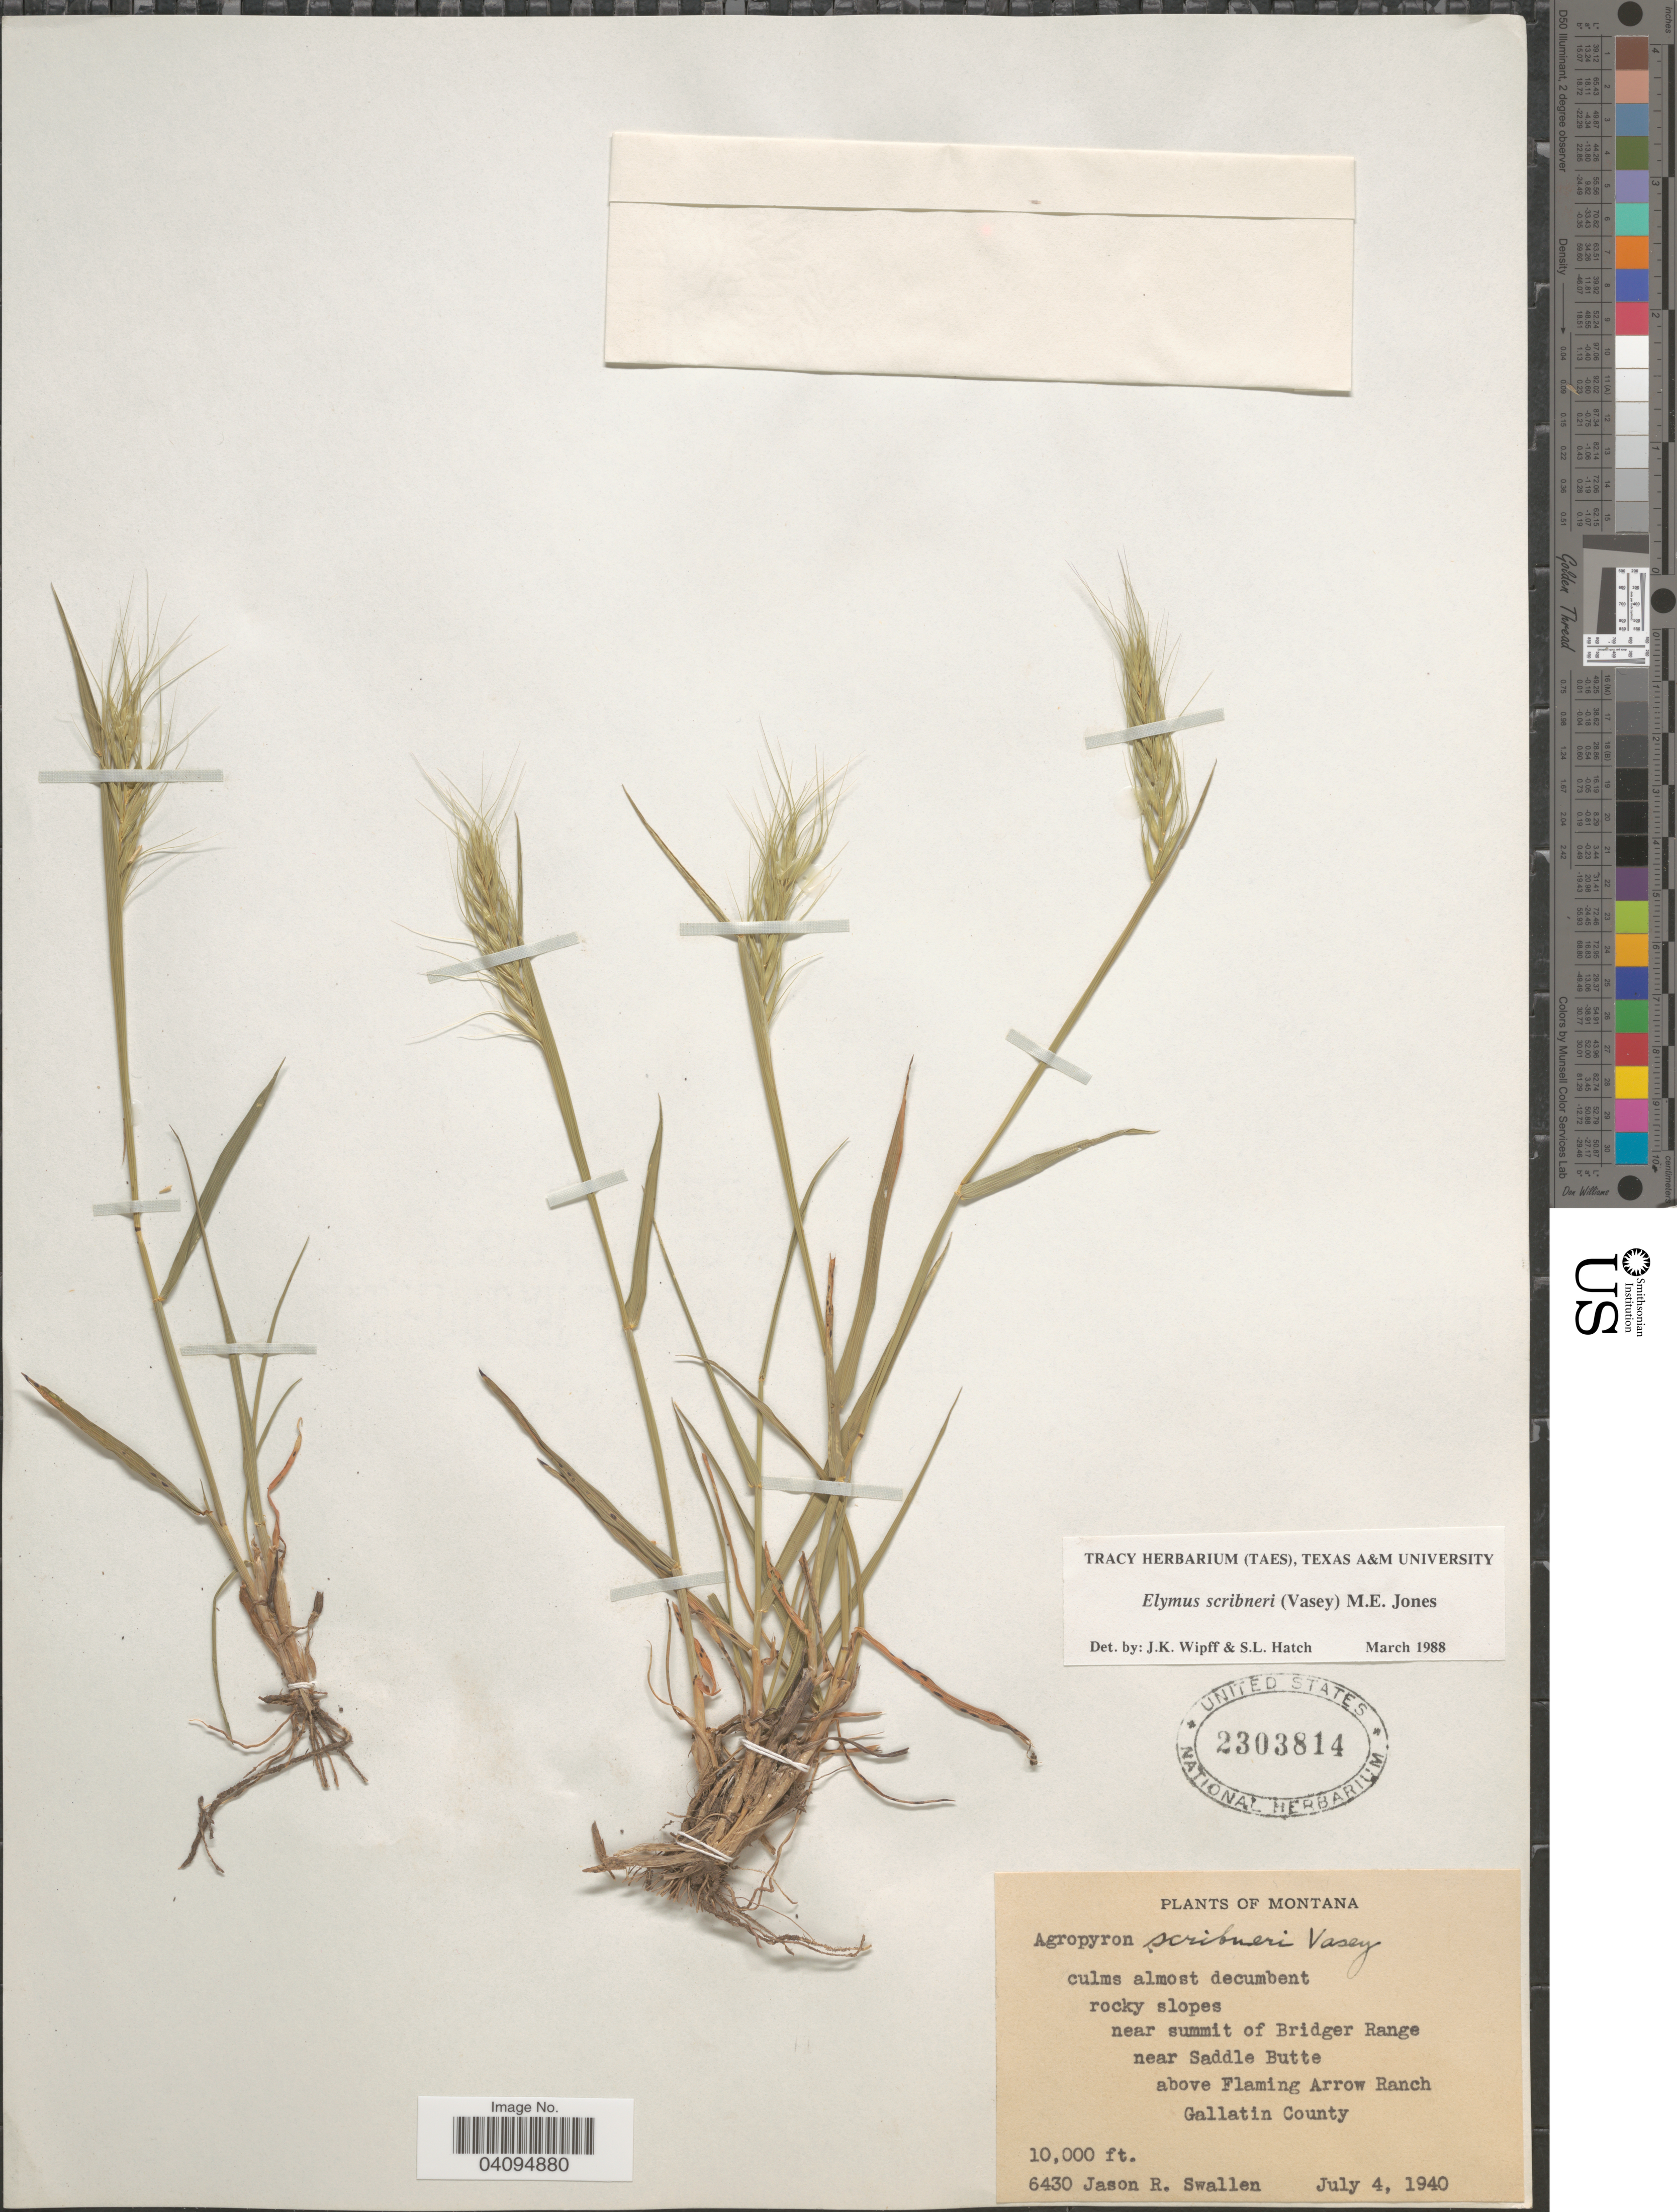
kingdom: Plantae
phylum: Tracheophyta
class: Liliopsida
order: Poales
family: Poaceae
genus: Elymus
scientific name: Elymus scribneri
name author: (Vasey) M.E. Jones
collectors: J. R. Swallen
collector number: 6430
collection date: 1940-07-04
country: United States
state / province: Montana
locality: Rocky slopes. Near summit of Bridger Range near Saddle Butte above Flaming Arrow Ranch. Gallatin County.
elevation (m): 3048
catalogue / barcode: US 2303814